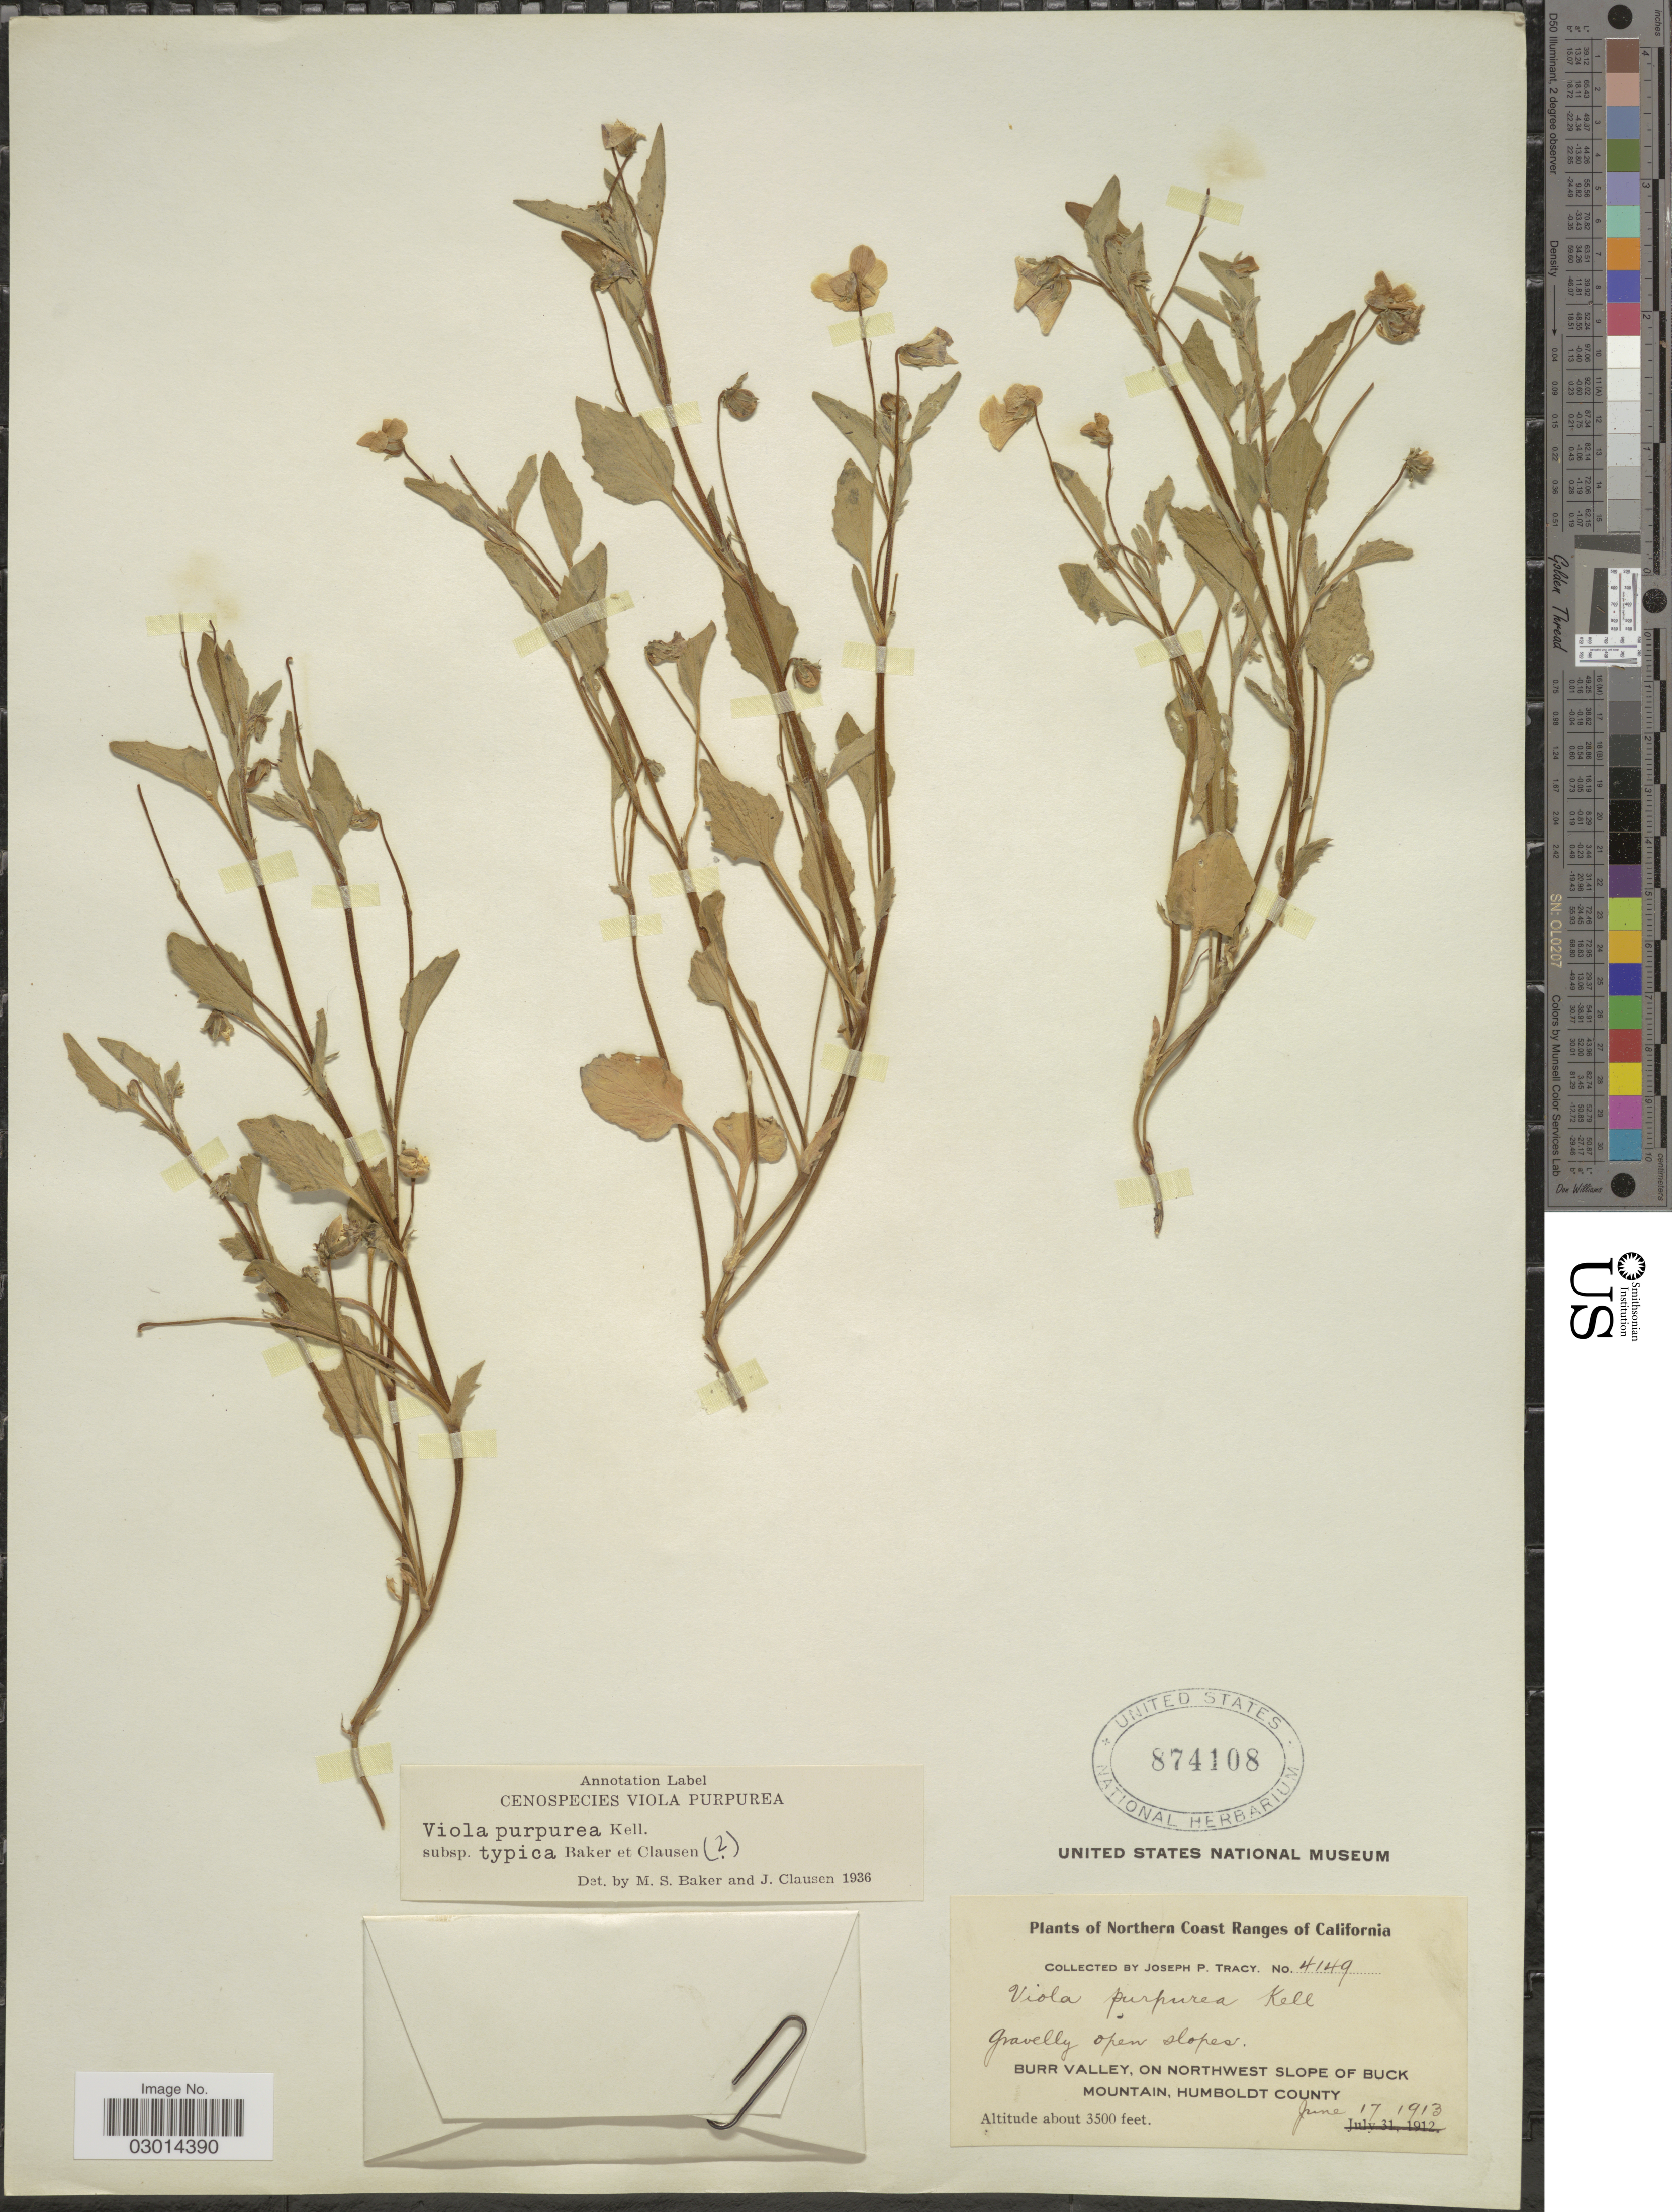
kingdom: Plantae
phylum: Tracheophyta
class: Magnoliopsida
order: Malpighiales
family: Violaceae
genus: Viola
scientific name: Viola purpurea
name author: Kellogg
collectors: J. Tracy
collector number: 4149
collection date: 1913-06-17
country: United States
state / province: California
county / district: Humboldt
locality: Northern Coast Ranges of California, Burr Valley, On Northwest Slope of Buck Mountain, Humboldt County.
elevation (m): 1067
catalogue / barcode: US 874108